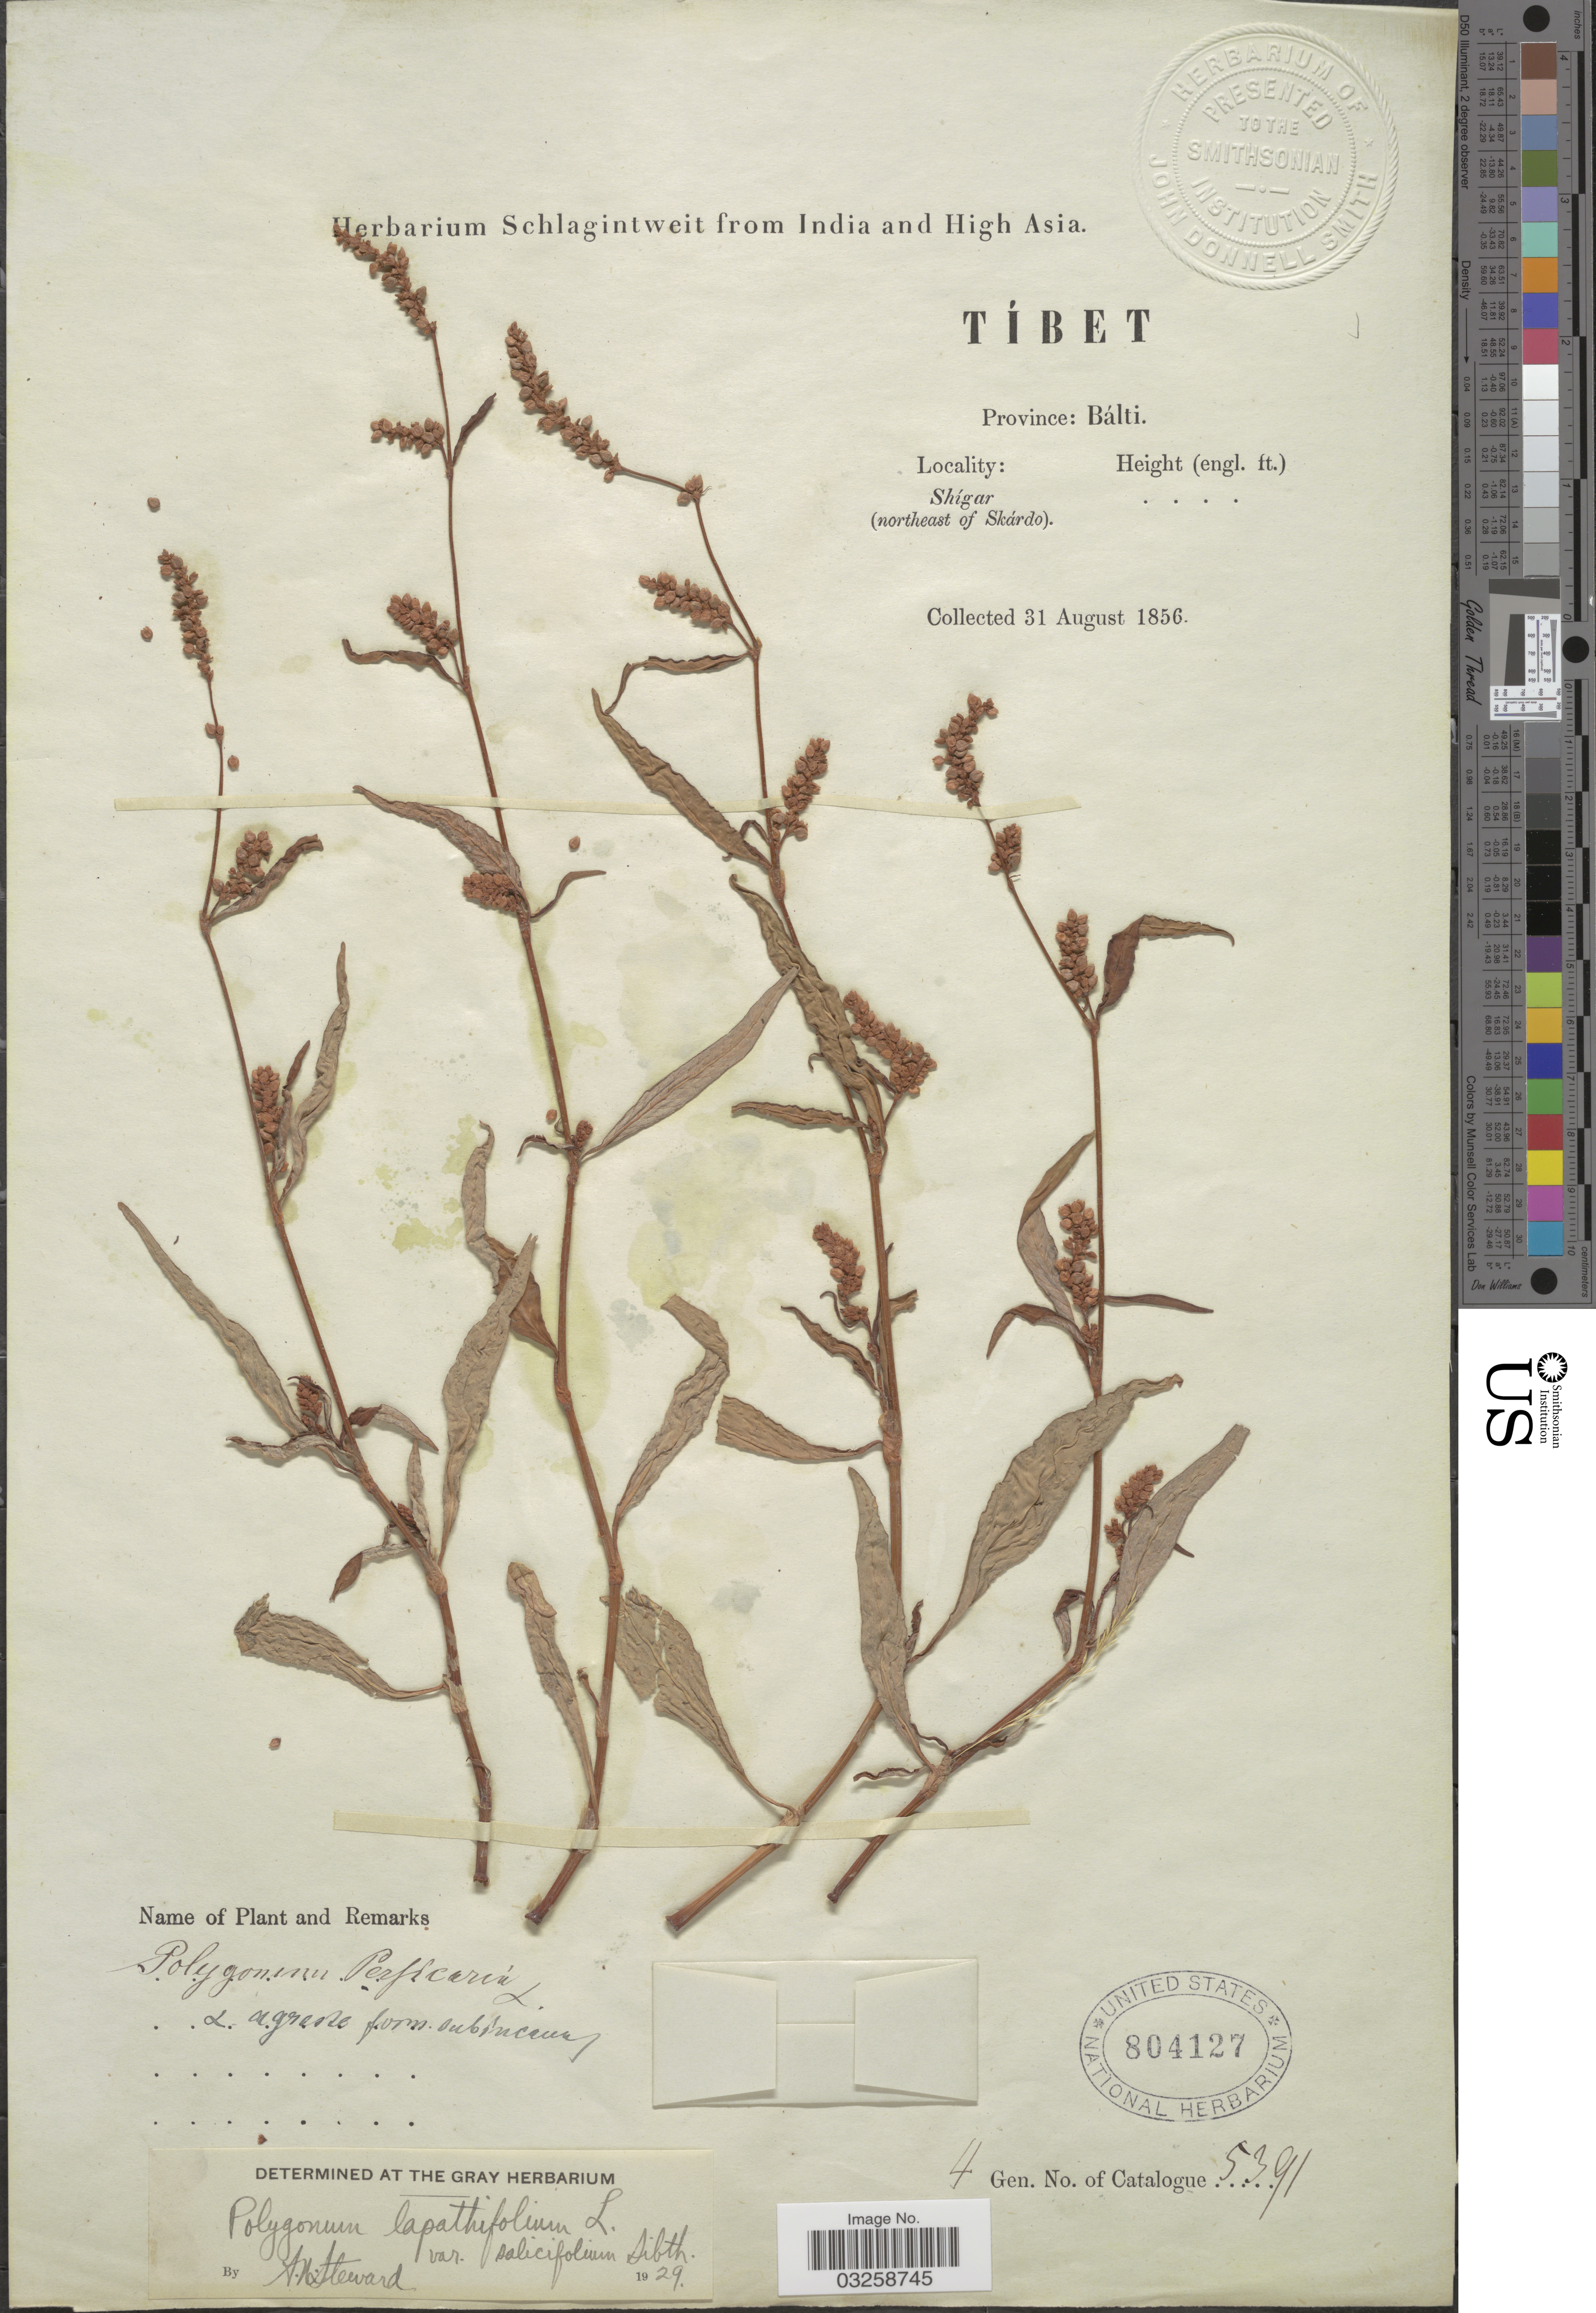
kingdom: Plantae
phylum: Tracheophyta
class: Magnoliopsida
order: Caryophyllales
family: Polygonaceae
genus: Polygonum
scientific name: Polygonum lapathifolium var. salicifolium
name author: Sibth.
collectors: ex herb. Schlagintweit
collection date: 1856-08-31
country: China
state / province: Xizang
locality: Tíbet. Province: Bálti. Shígar (northeast of Skárdo).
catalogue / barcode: US 804127